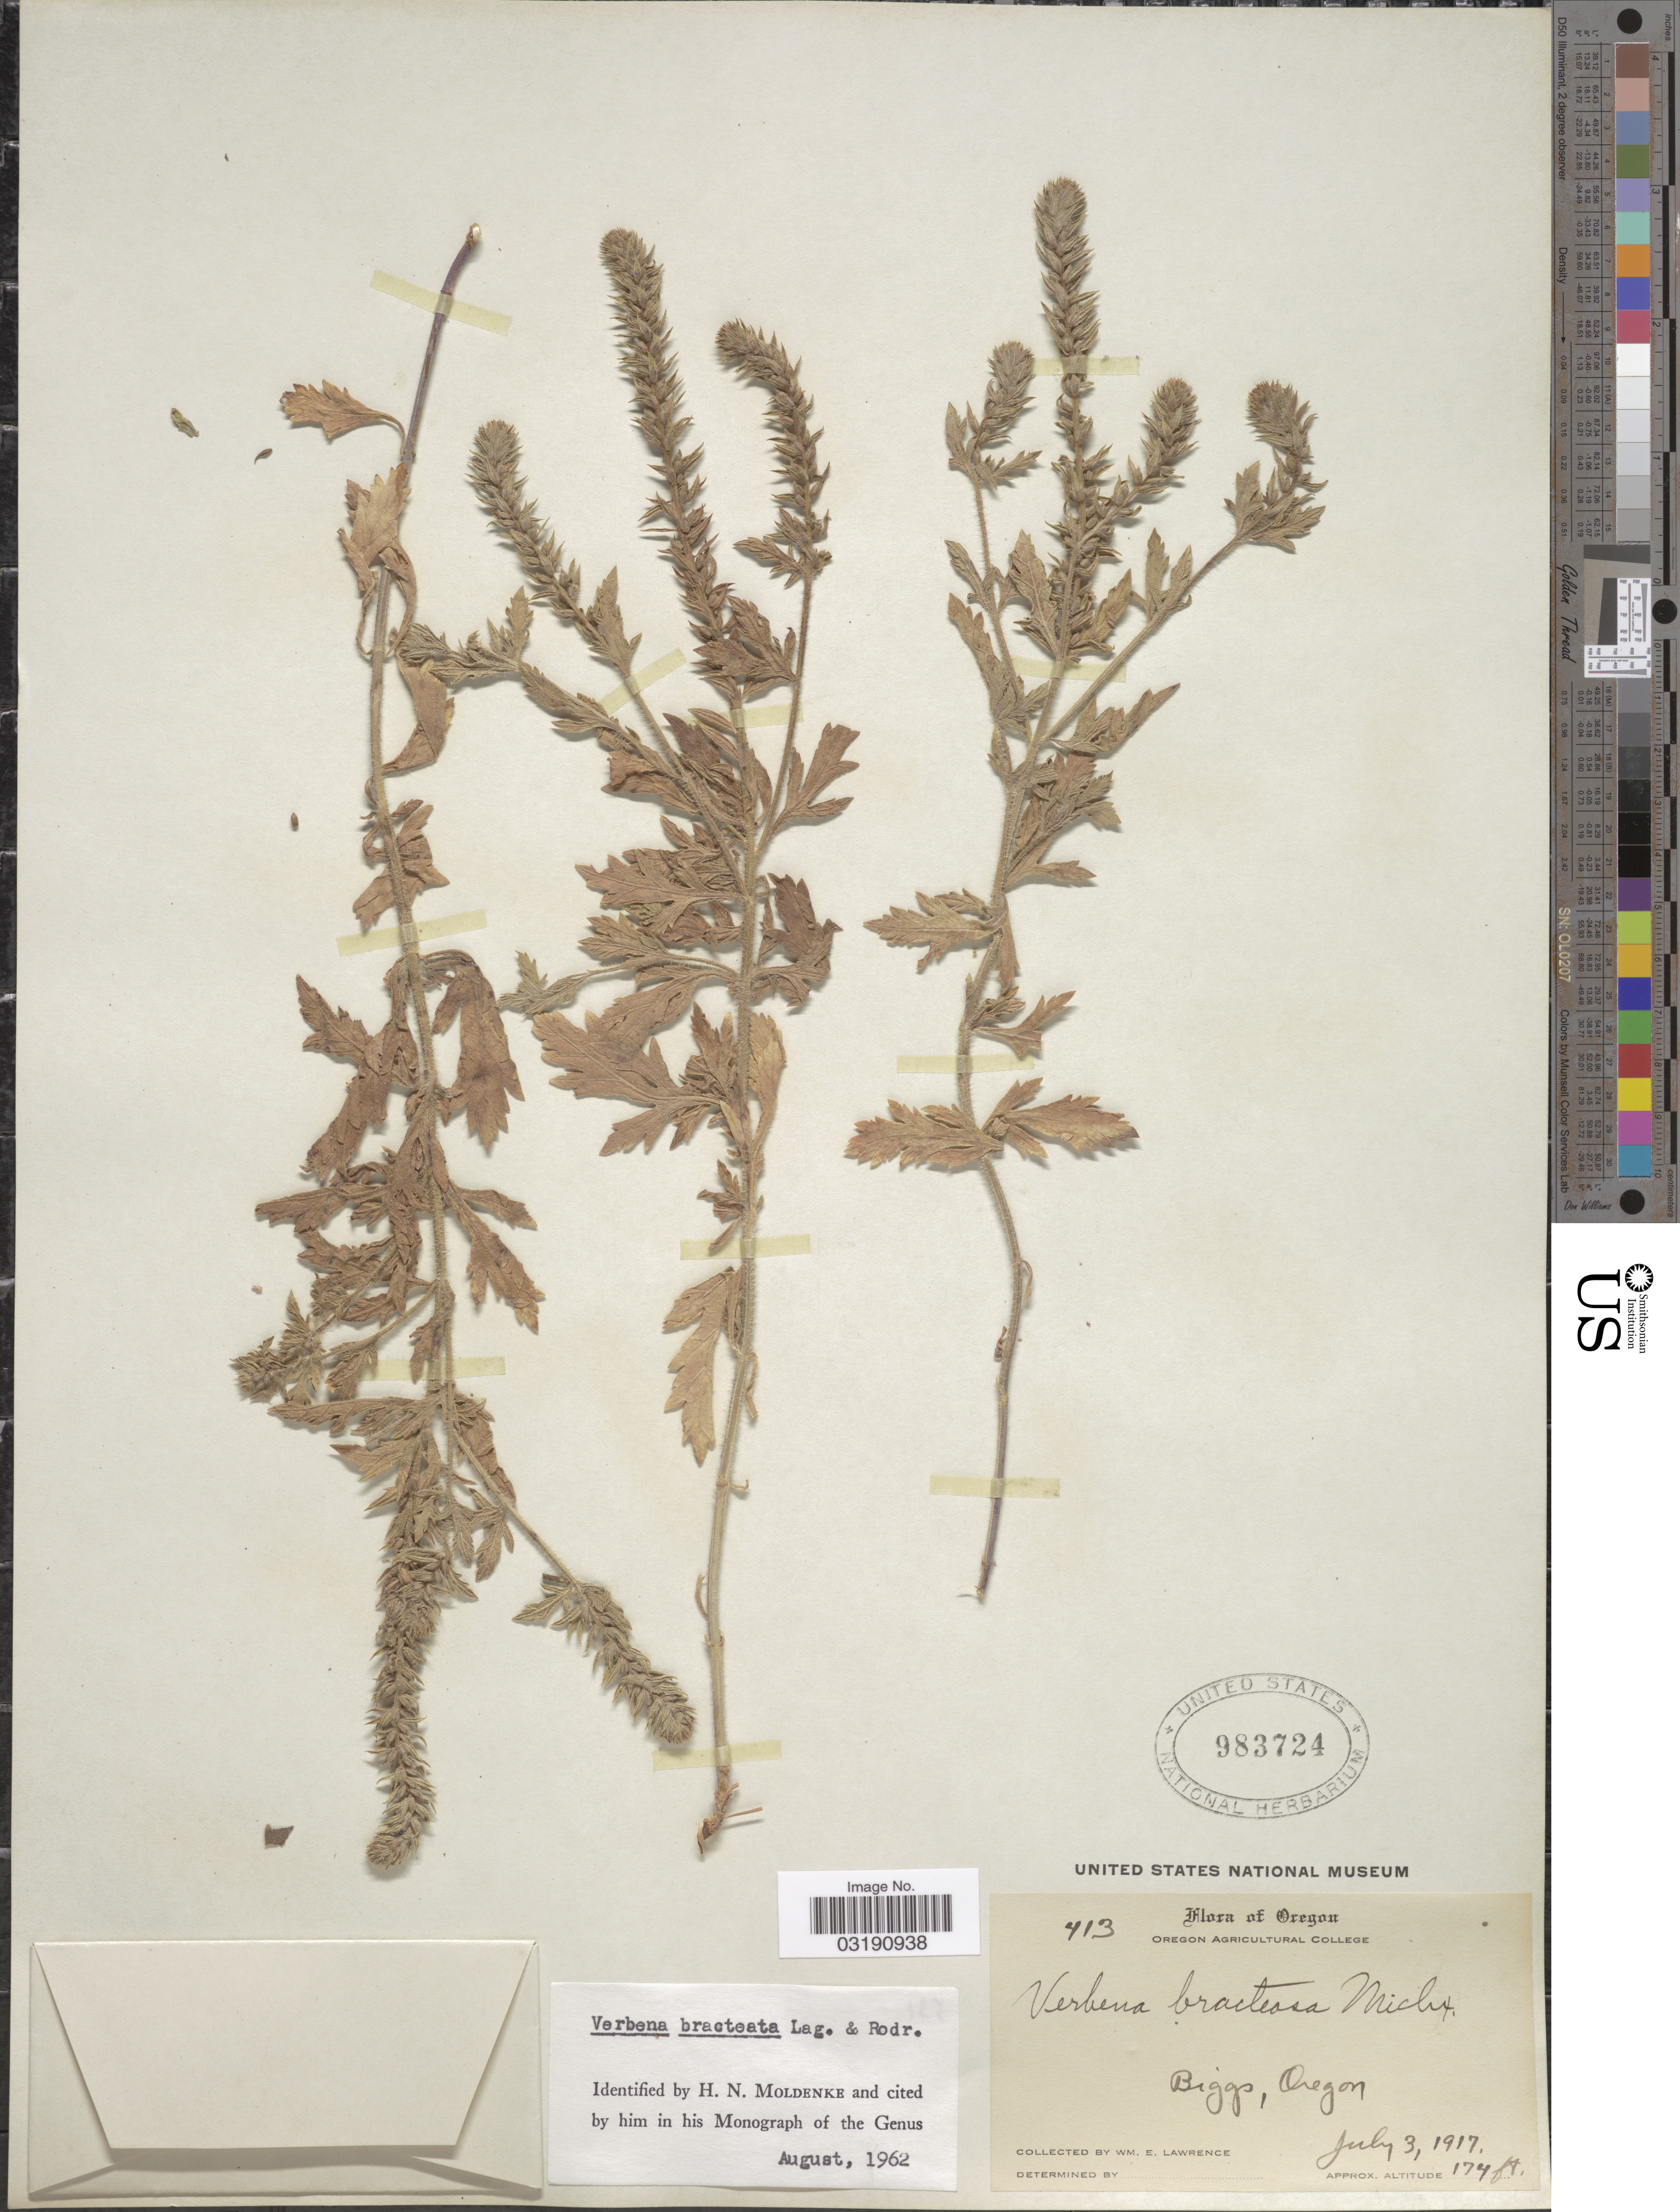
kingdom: Plantae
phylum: Tracheophyta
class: Magnoliopsida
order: Lamiales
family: Verbenaceae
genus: Verbena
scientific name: Verbena bracteata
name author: Cav. ex Lag. & Rodr.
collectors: W. Lawrence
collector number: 413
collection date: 1917-07-03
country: United States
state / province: Oregon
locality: Biggs.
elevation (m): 53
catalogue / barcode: US 983724